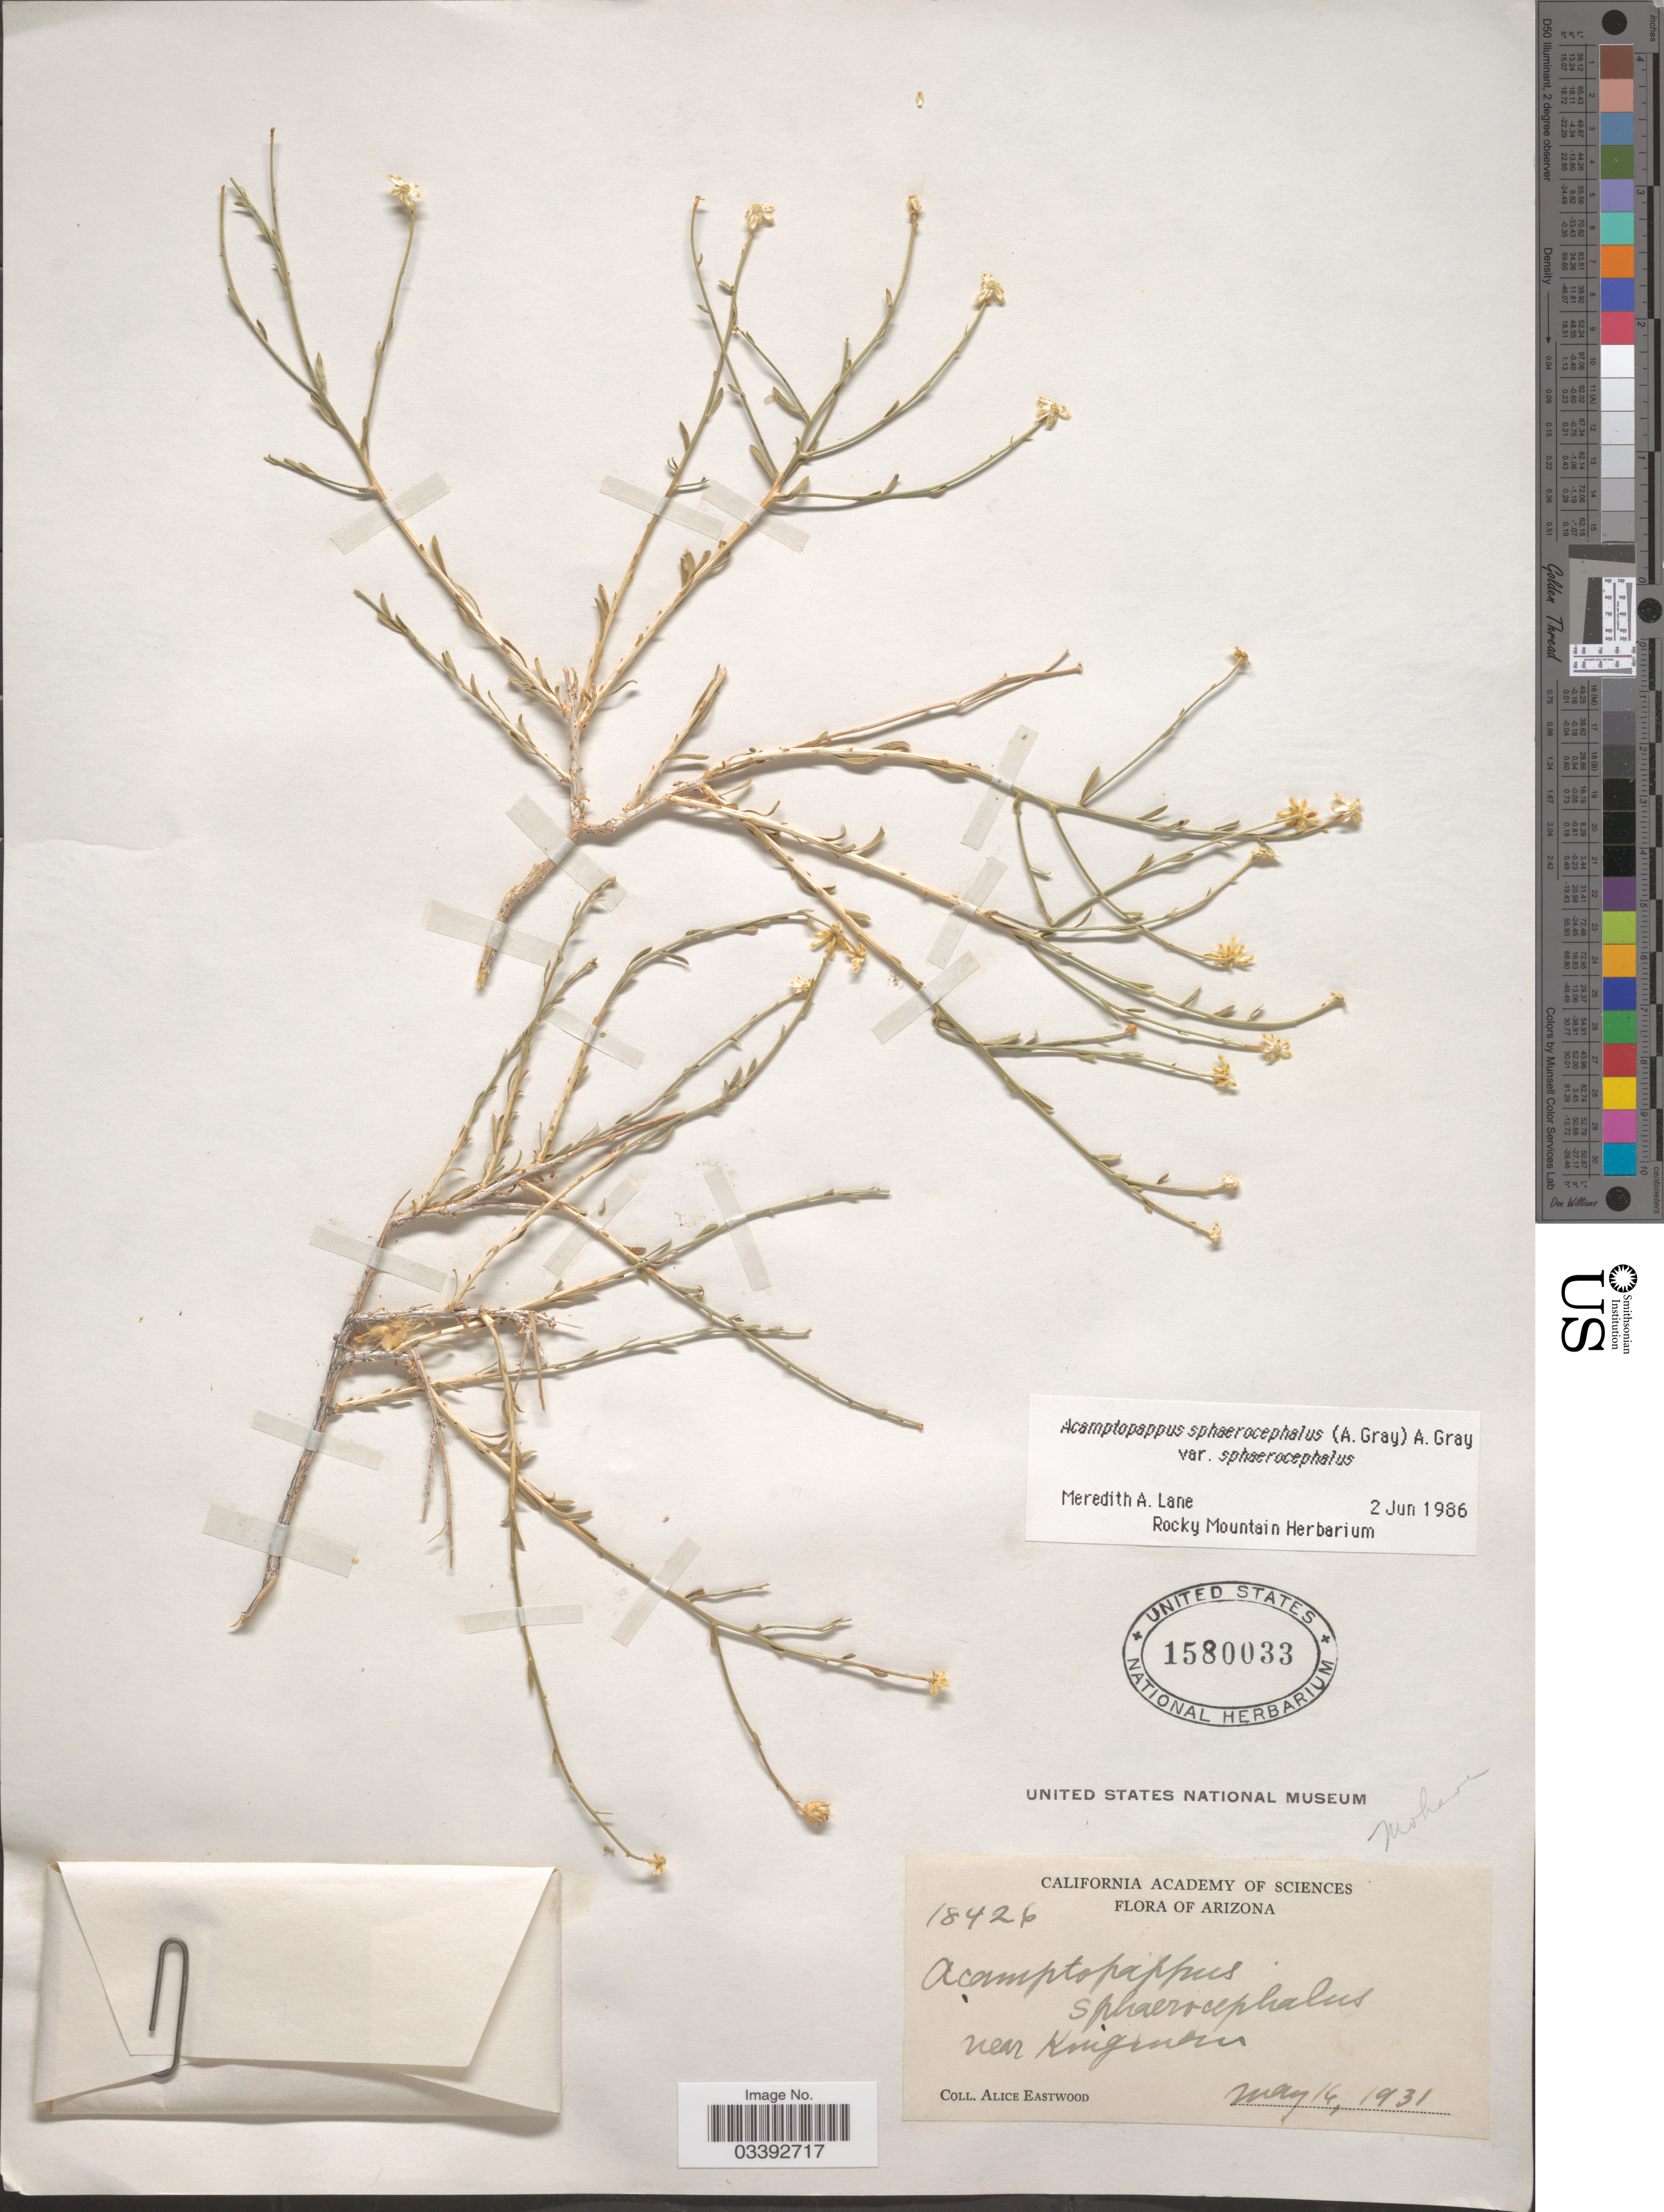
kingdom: Plantae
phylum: Tracheophyta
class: Magnoliopsida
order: Asterales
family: Asteraceae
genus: Acamptopappus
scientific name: Acamptopappus sphaerocephalus var. sphaerocephalus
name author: A. Gray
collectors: A. Eastwood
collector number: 18426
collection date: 1931-05-16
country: United States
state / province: Arizona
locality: Near Kingman. Mohave.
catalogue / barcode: US 1580033